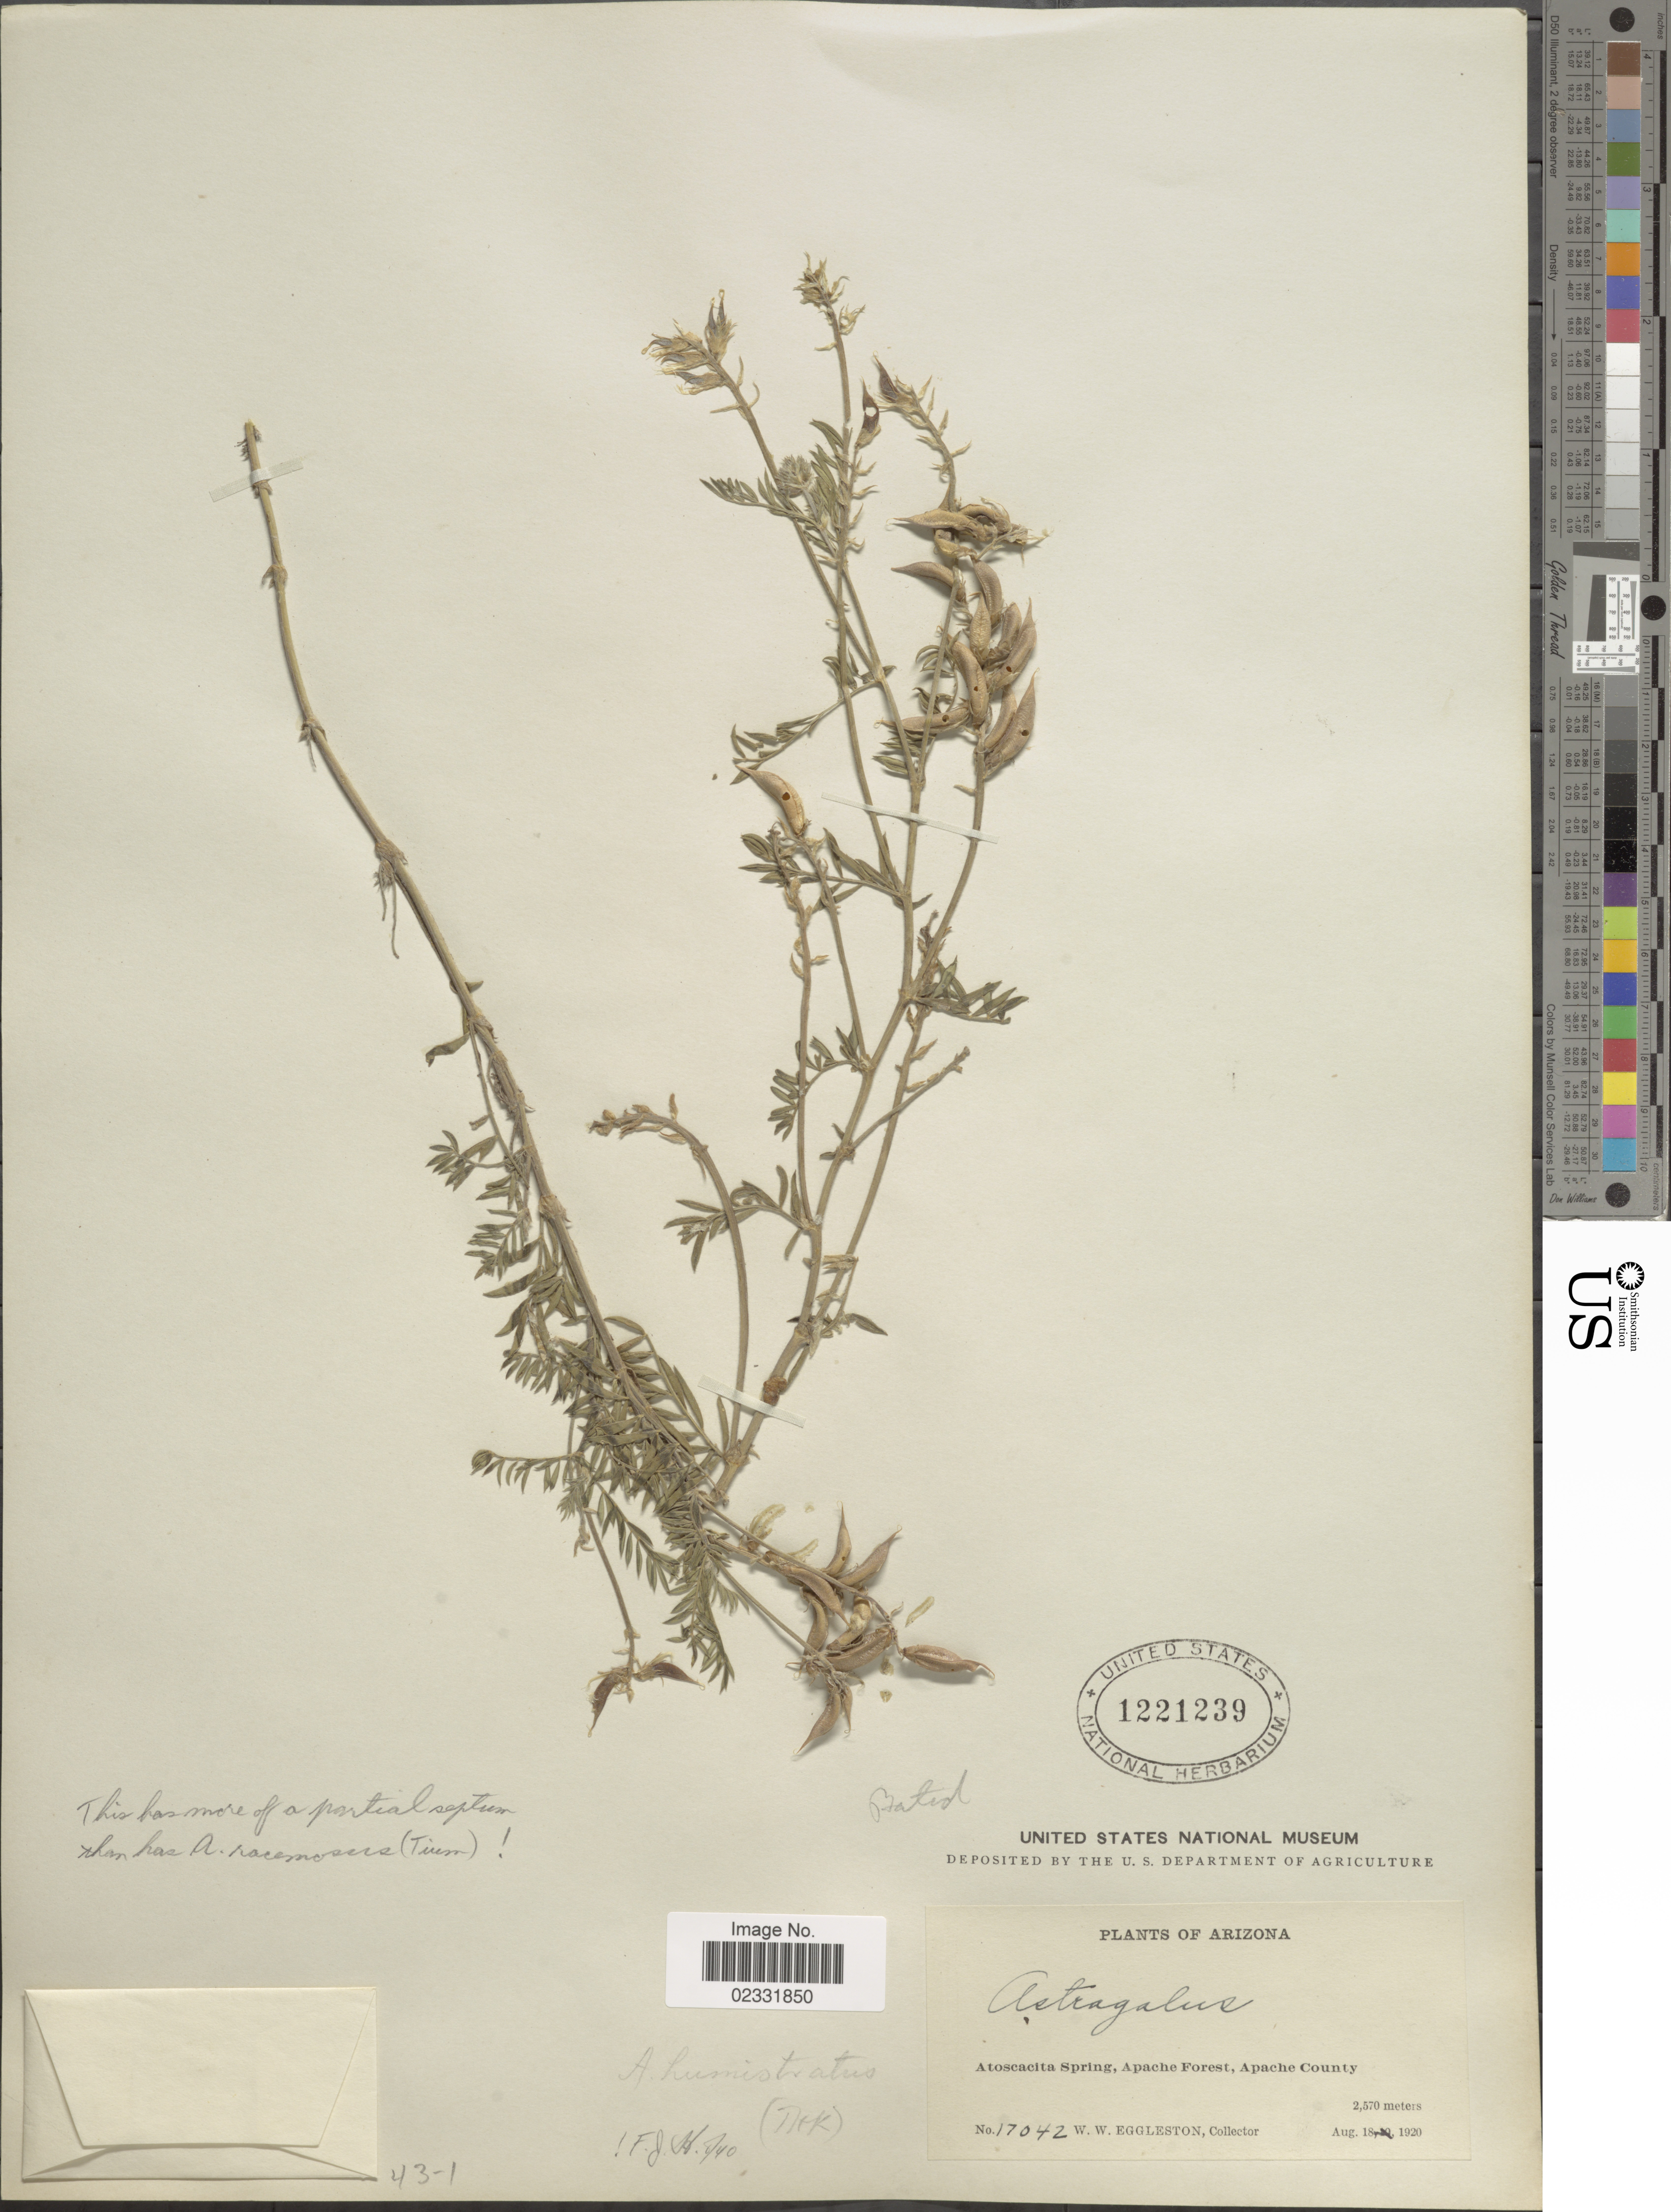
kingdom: Plantae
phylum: Tracheophyta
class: Magnoliopsida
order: Fabales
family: Fabaceae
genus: Astragalus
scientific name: Astragalus humistratus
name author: A. Gray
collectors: W. W. Eggleston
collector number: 17042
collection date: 1920-08-18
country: United States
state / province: Arizona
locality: Atoscacita Spring, Apache Forest, Apache County.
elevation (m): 2570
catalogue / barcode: US 1221239